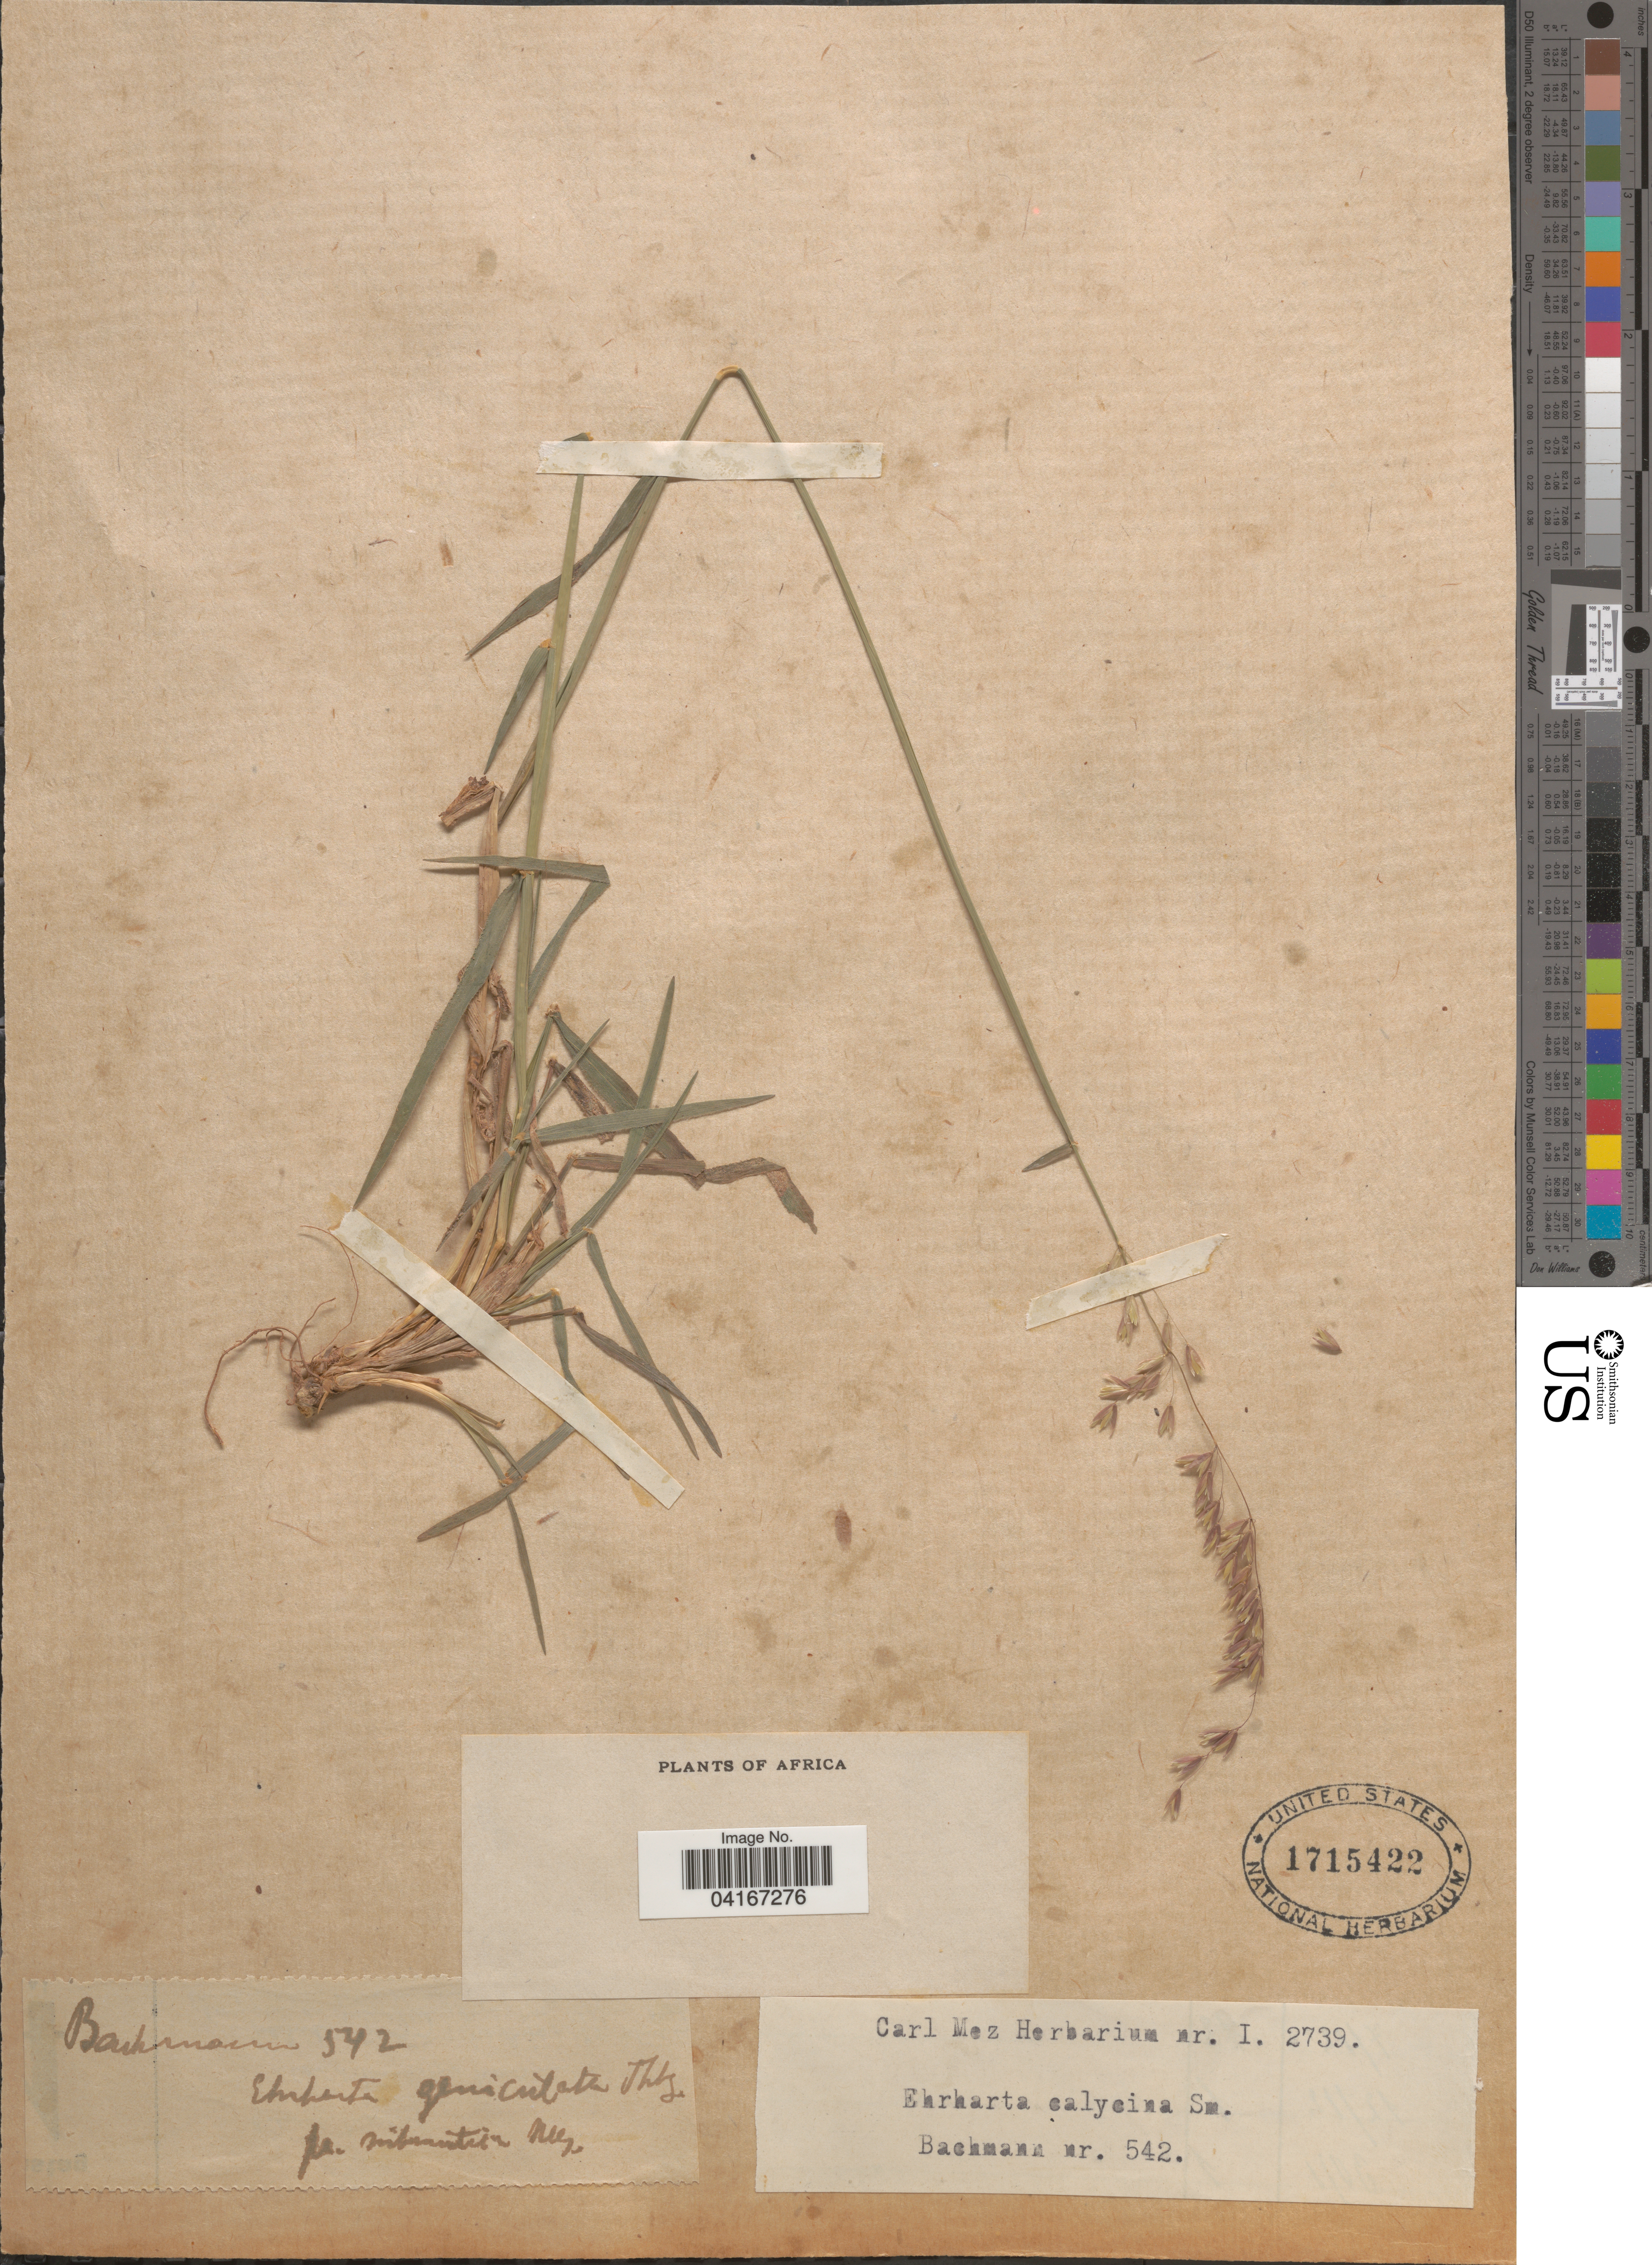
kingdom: Plantae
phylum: Tracheophyta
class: Liliopsida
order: Poales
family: Poaceae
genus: Ehrharta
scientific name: Ehrharta calycina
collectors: Bachmann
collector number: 542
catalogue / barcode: US 1715422